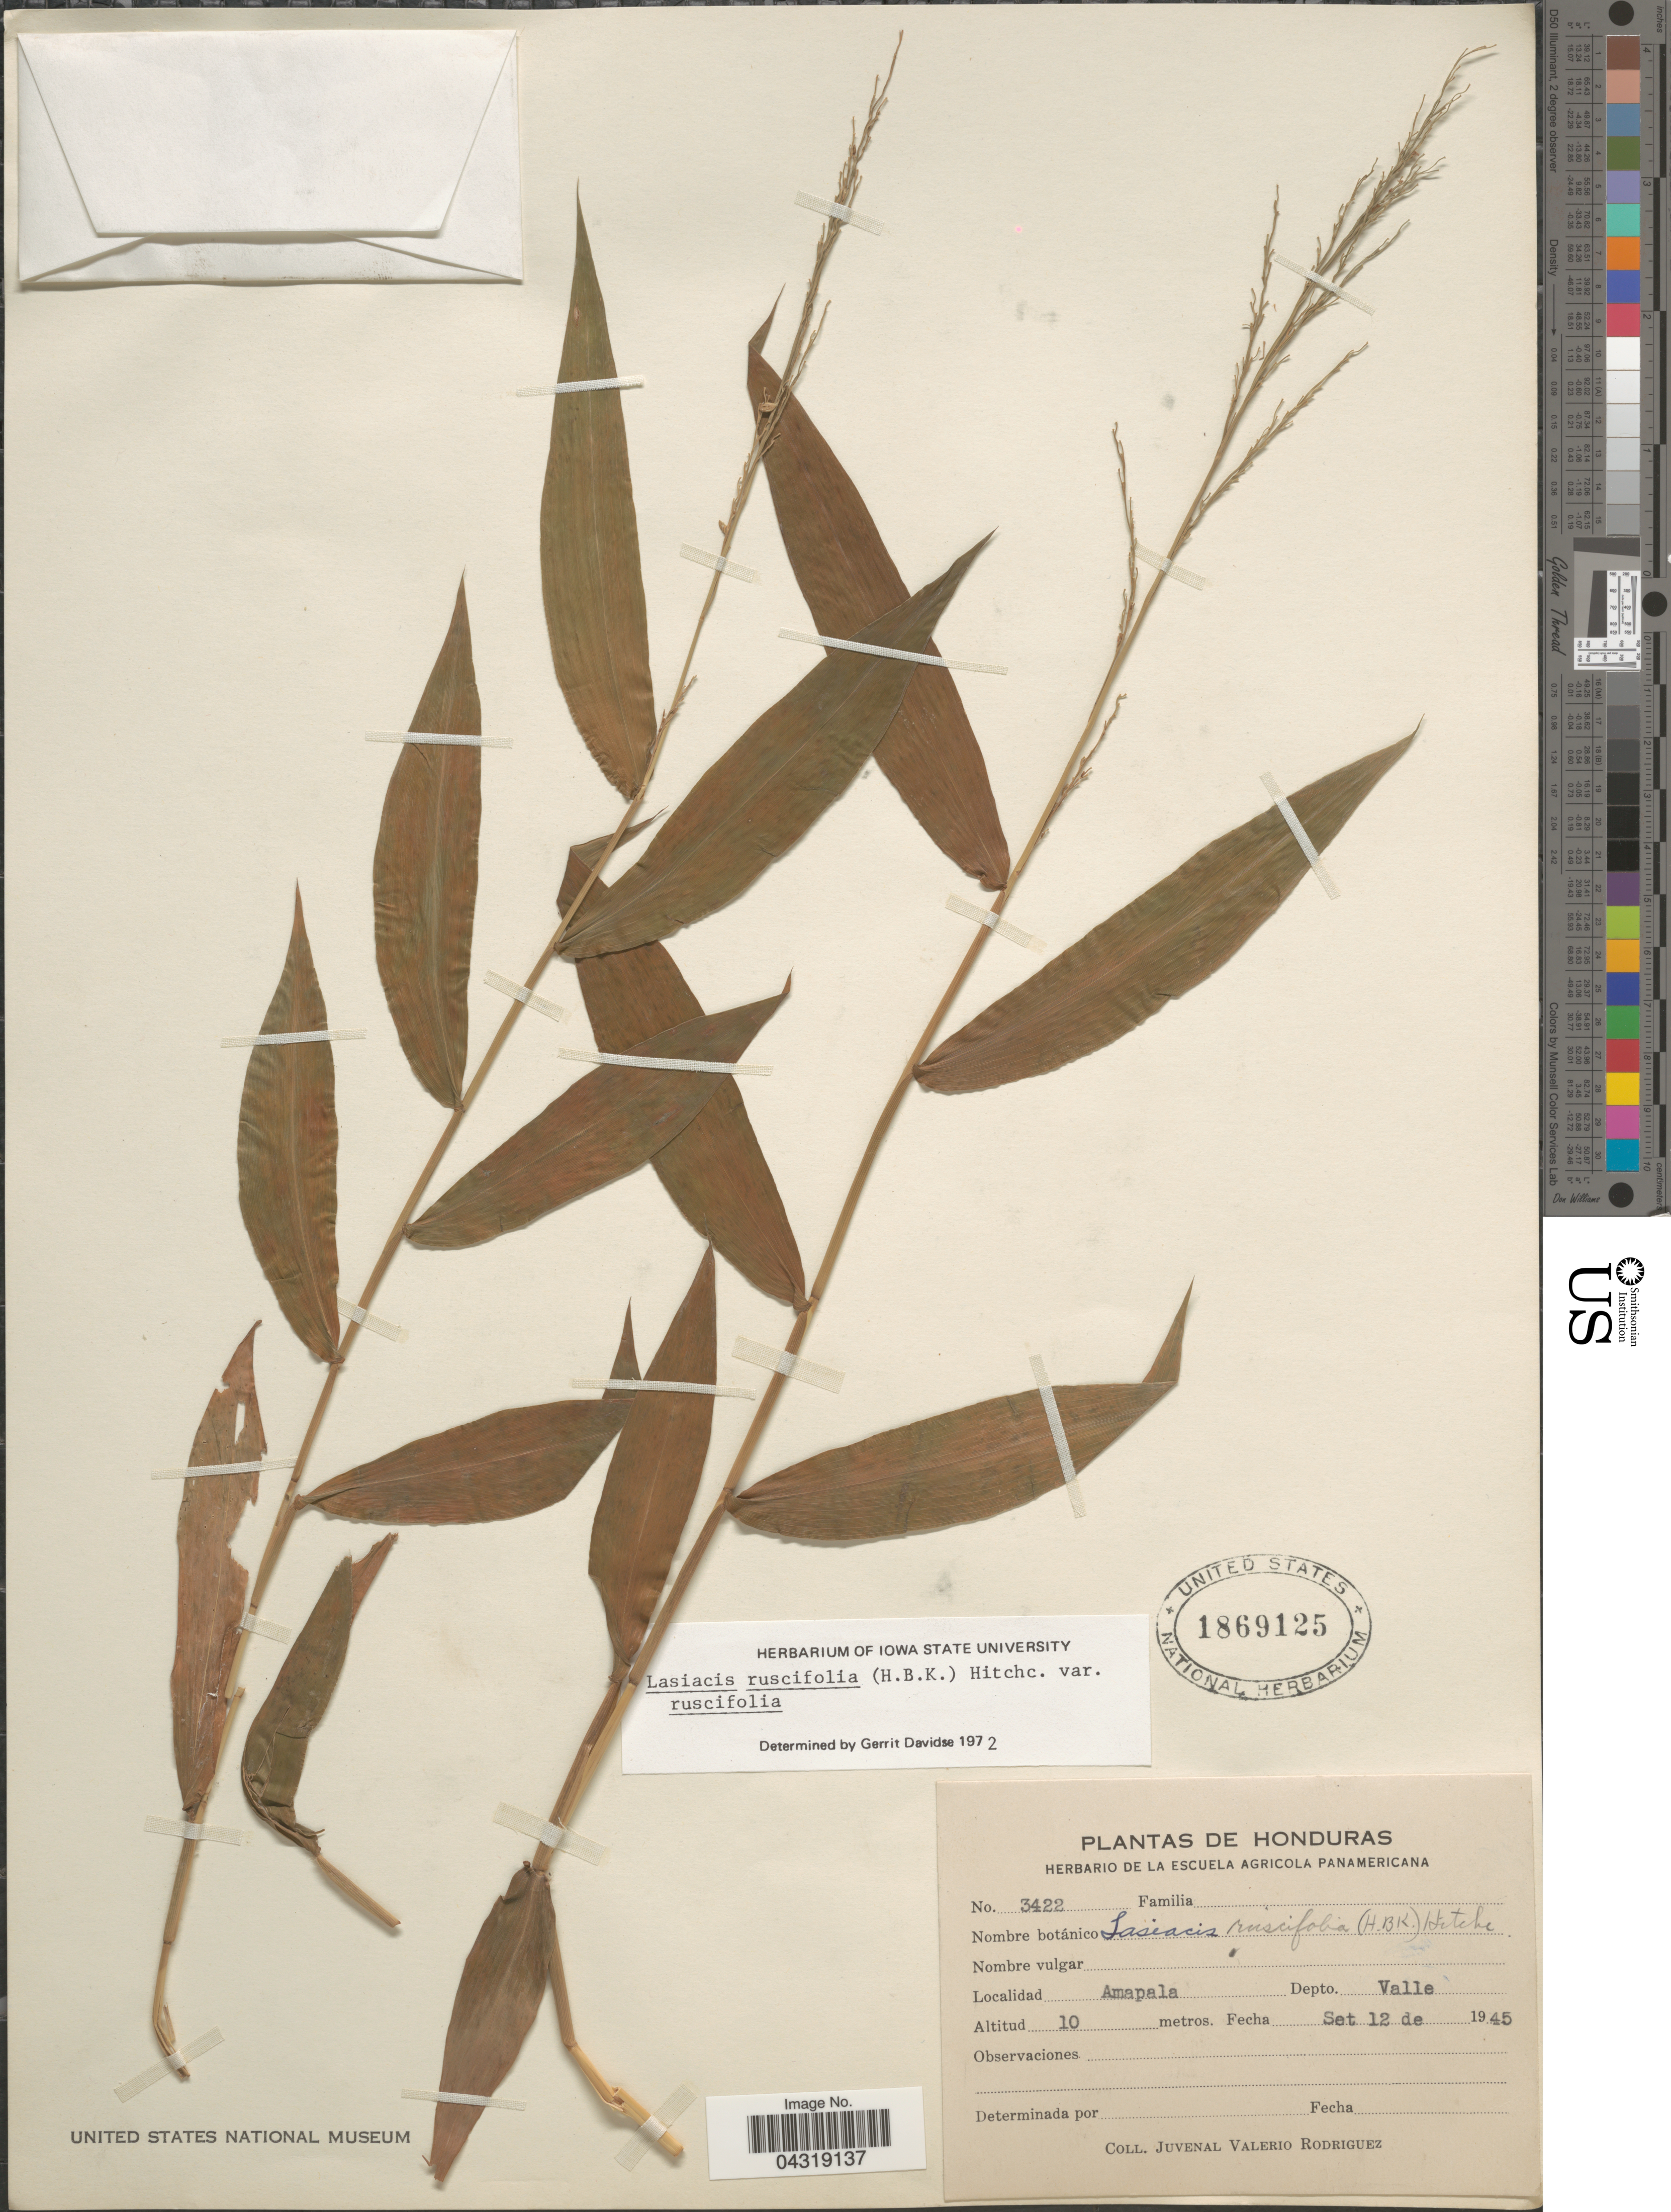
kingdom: Plantae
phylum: Tracheophyta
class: Liliopsida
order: Poales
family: Poaceae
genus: Lasiacis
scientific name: Lasiacis ruscifolia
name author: (Kunth) Hitchc.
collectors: J. Valerio R.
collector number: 3422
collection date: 1945-09-12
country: Honduras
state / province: Valle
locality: Amapala. Depto. Valle.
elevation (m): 10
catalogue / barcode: US 1869125